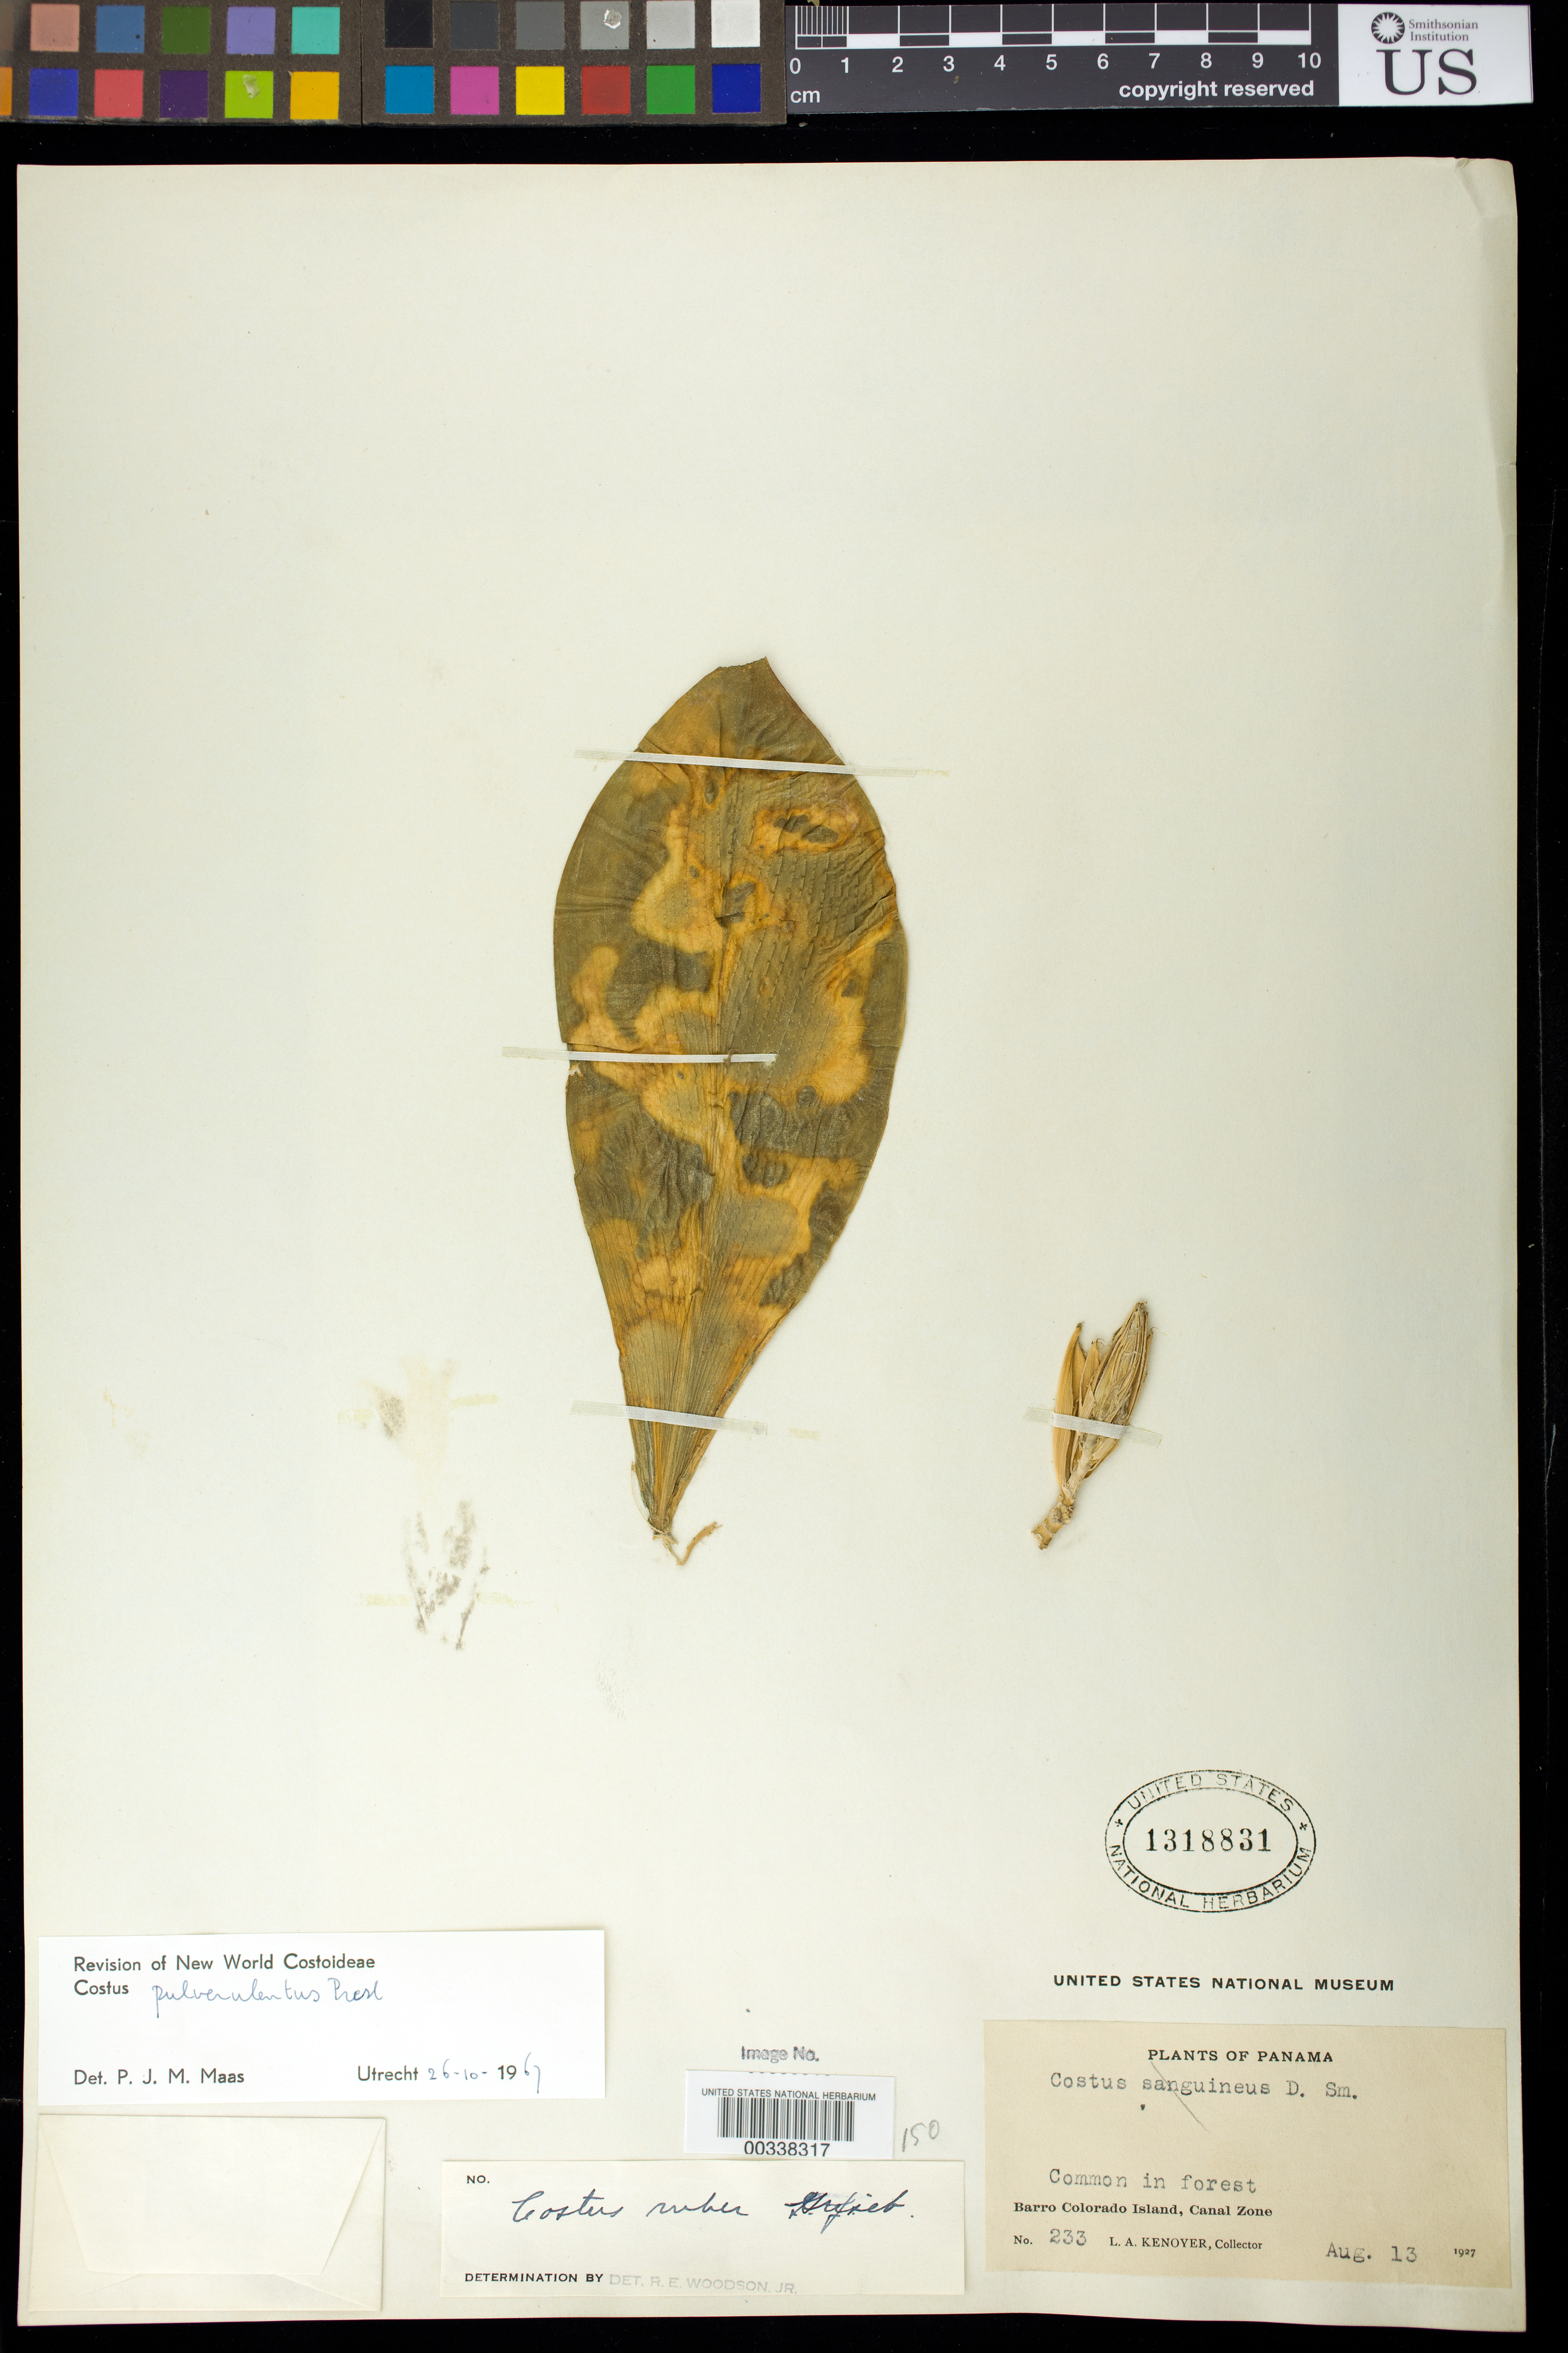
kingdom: Plantae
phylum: Tracheophyta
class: Liliopsida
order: Zingiberales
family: Costaceae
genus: Costus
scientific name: Costus pulverulentus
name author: C. Presl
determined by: Maas, Paul J. M.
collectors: L. A. Kenoyer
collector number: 233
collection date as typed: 13 Aug 1927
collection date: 1927-08-13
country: Panama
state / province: Panamá Oeste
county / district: Canal Zone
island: Barro Colorado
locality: Barro Colorado I.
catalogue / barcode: US 1318831